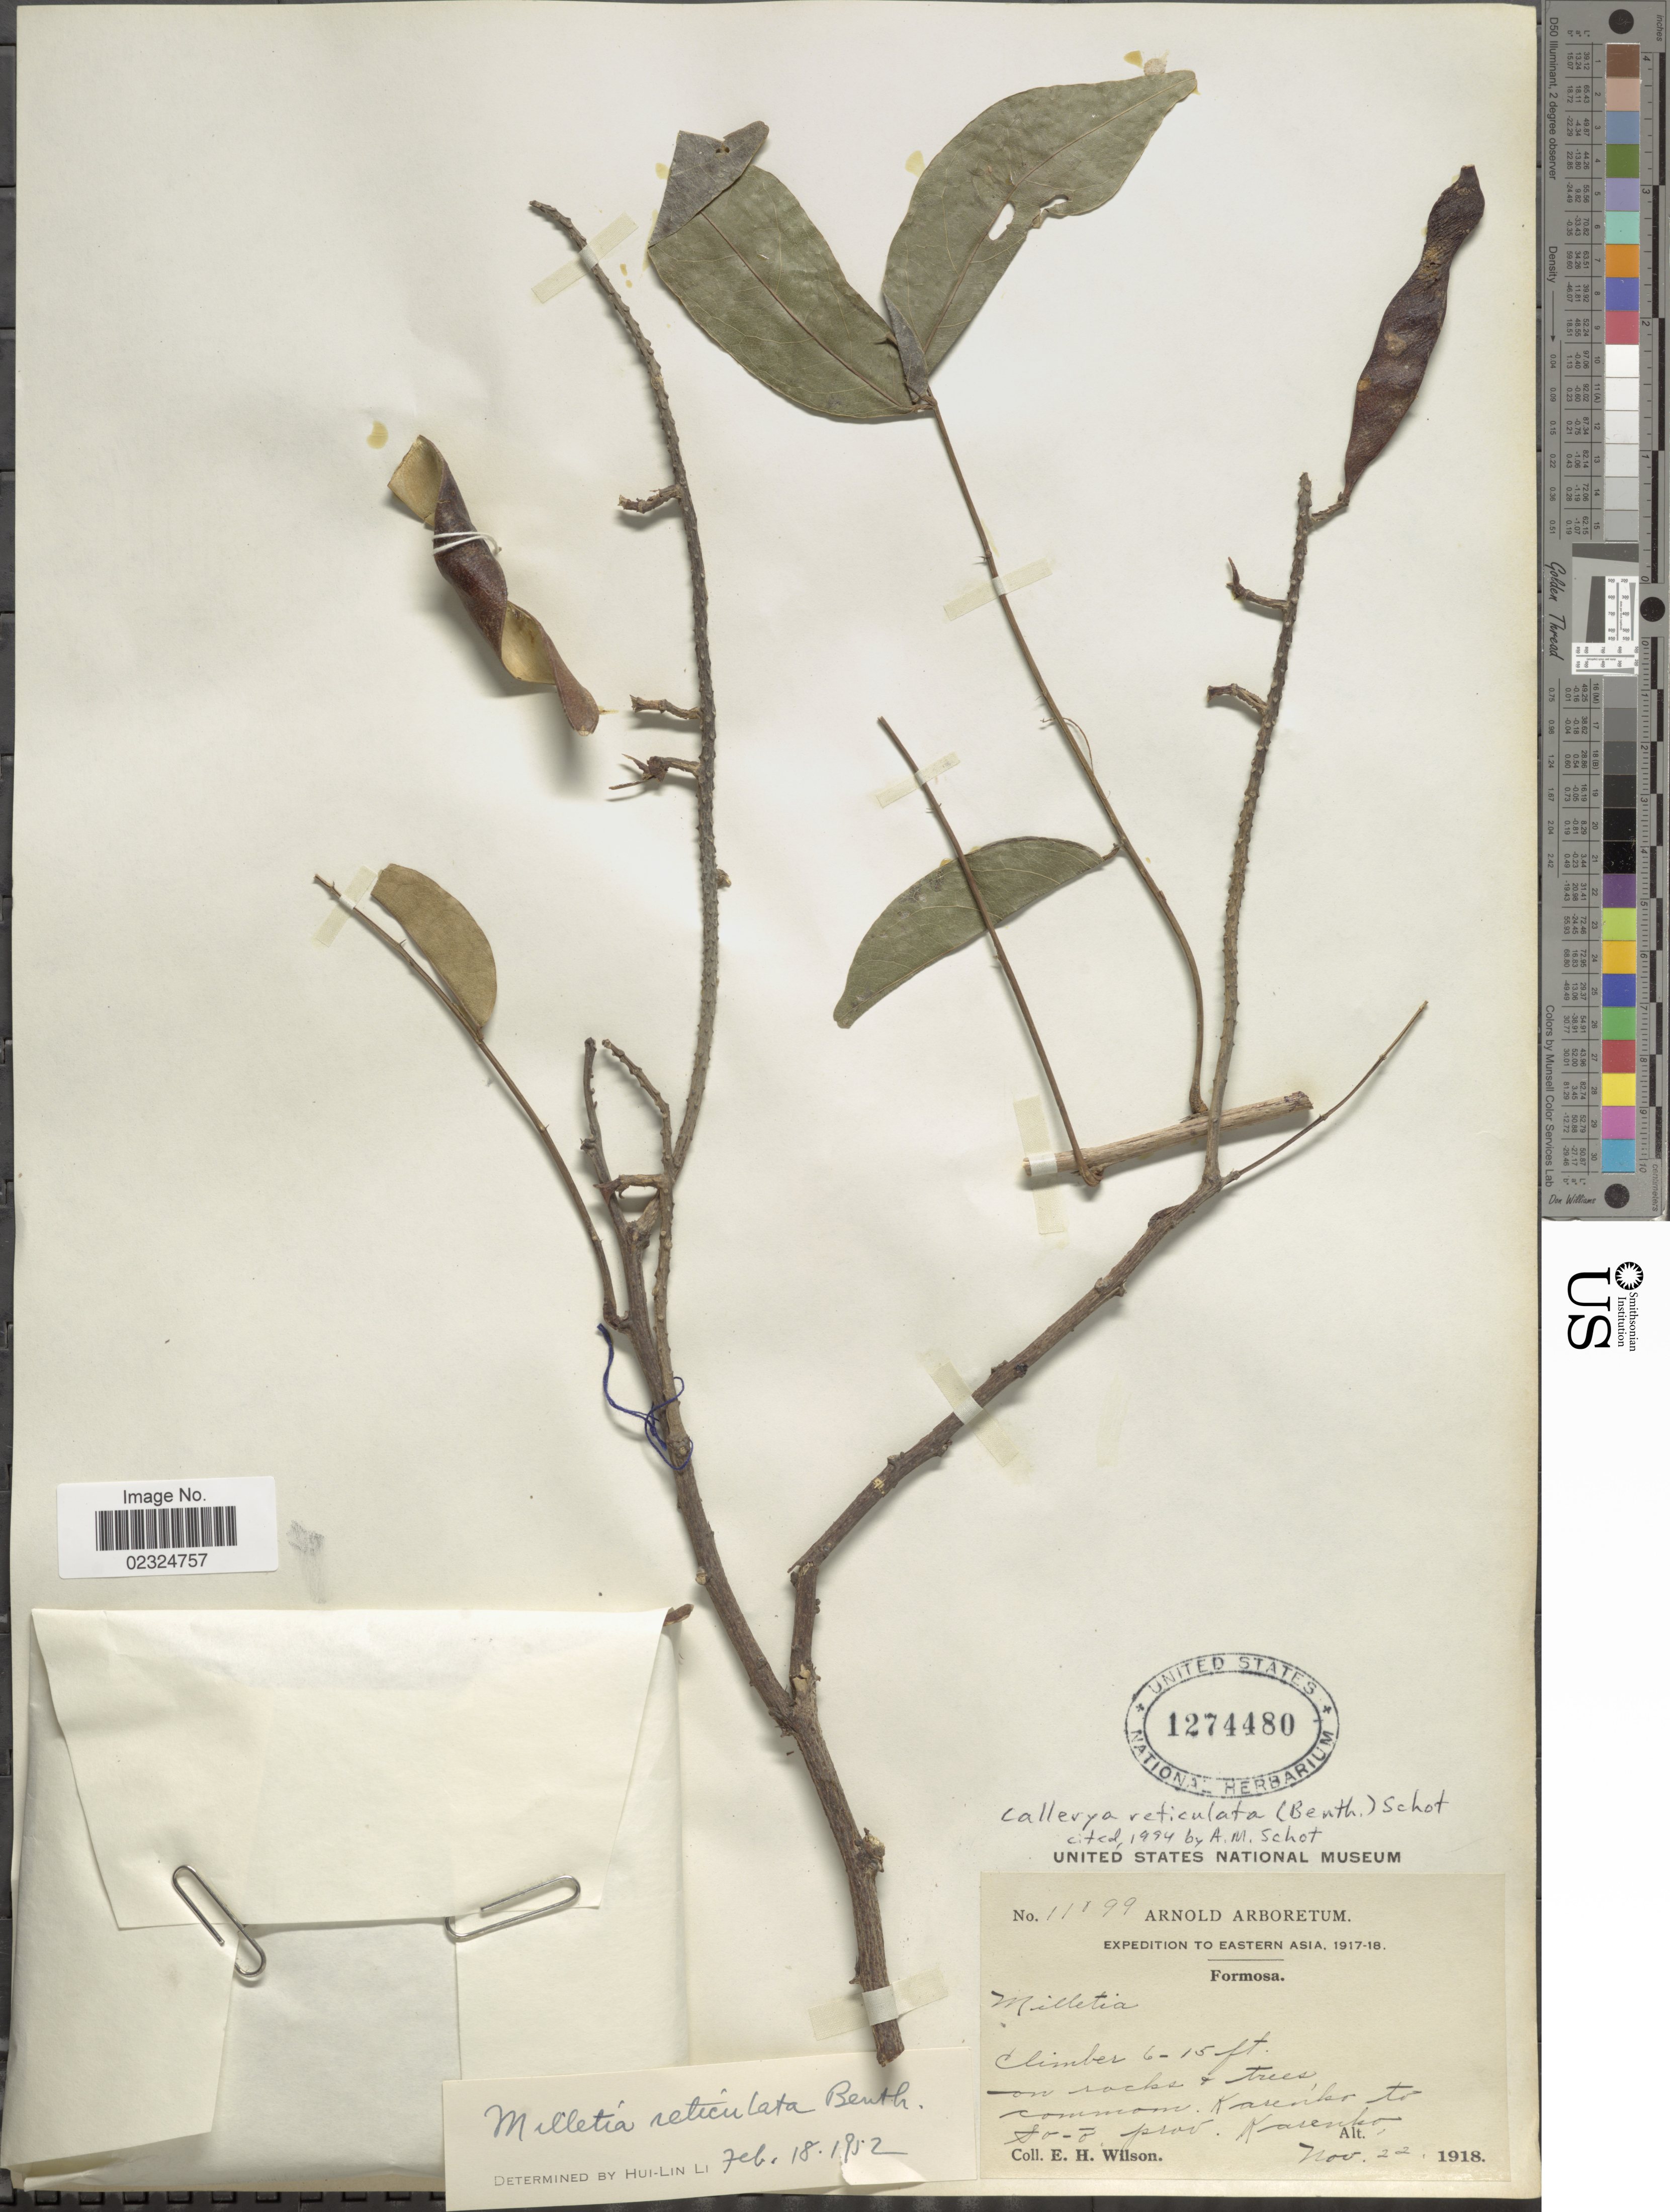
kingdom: Plantae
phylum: Tracheophyta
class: Magnoliopsida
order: Fabales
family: Fabaceae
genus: Wisteriopsis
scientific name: Wisteriopsis reticulata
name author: (Benth.) J. Compton & Schrire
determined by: Strong, Mark T., (BOT), Smithsonian Institution - National Museum of Natural History (UNITED STATES)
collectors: E. Wilson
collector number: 11199*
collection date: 1918-11-22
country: Taiwan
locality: Eastern Asia, Formosa, Kariker to So-o prov, Karenko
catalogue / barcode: US 1274480